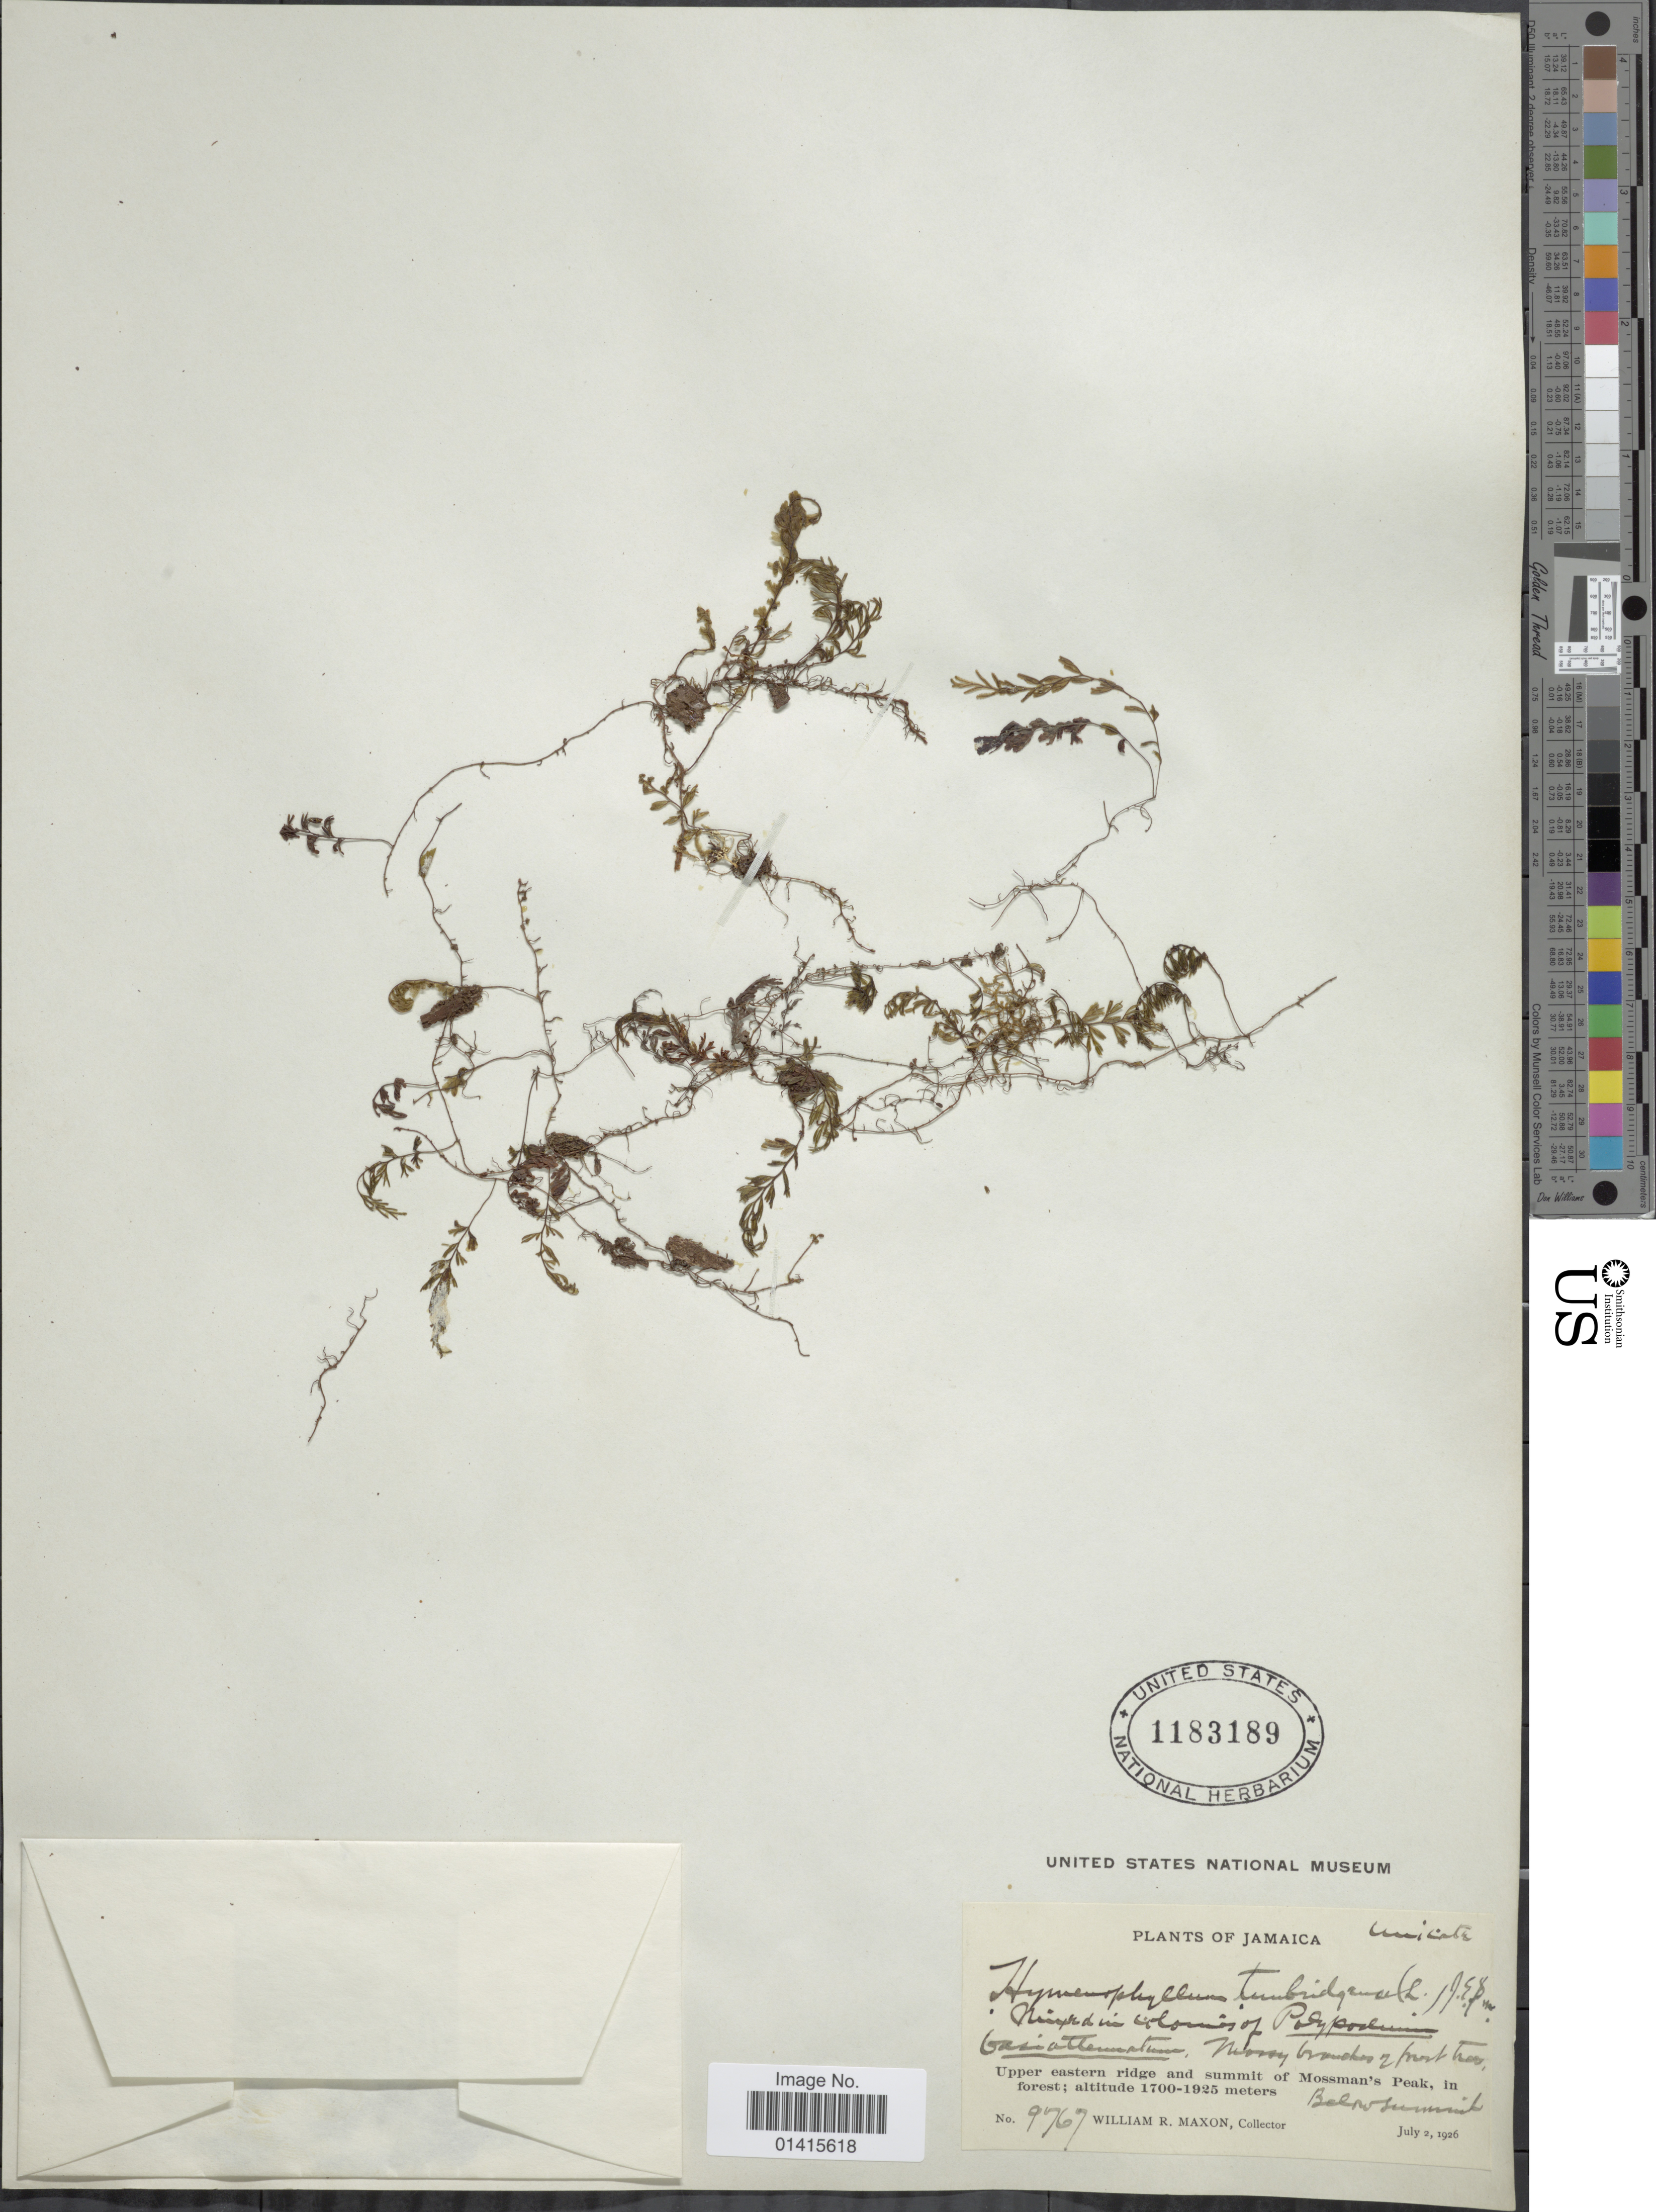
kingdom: Plantae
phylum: Tracheophyta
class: Polypodiopsida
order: Hymenophyllales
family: Hymenophyllaceae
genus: Hymenophyllum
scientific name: Hymenophyllum tunbrigense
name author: (L.) Small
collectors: W. R. Maxon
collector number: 9767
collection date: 1926-07-02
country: Jamaica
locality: Upper eastern ridge and summit of Mossman's Peak in forest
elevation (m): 1700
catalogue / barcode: US 1183189